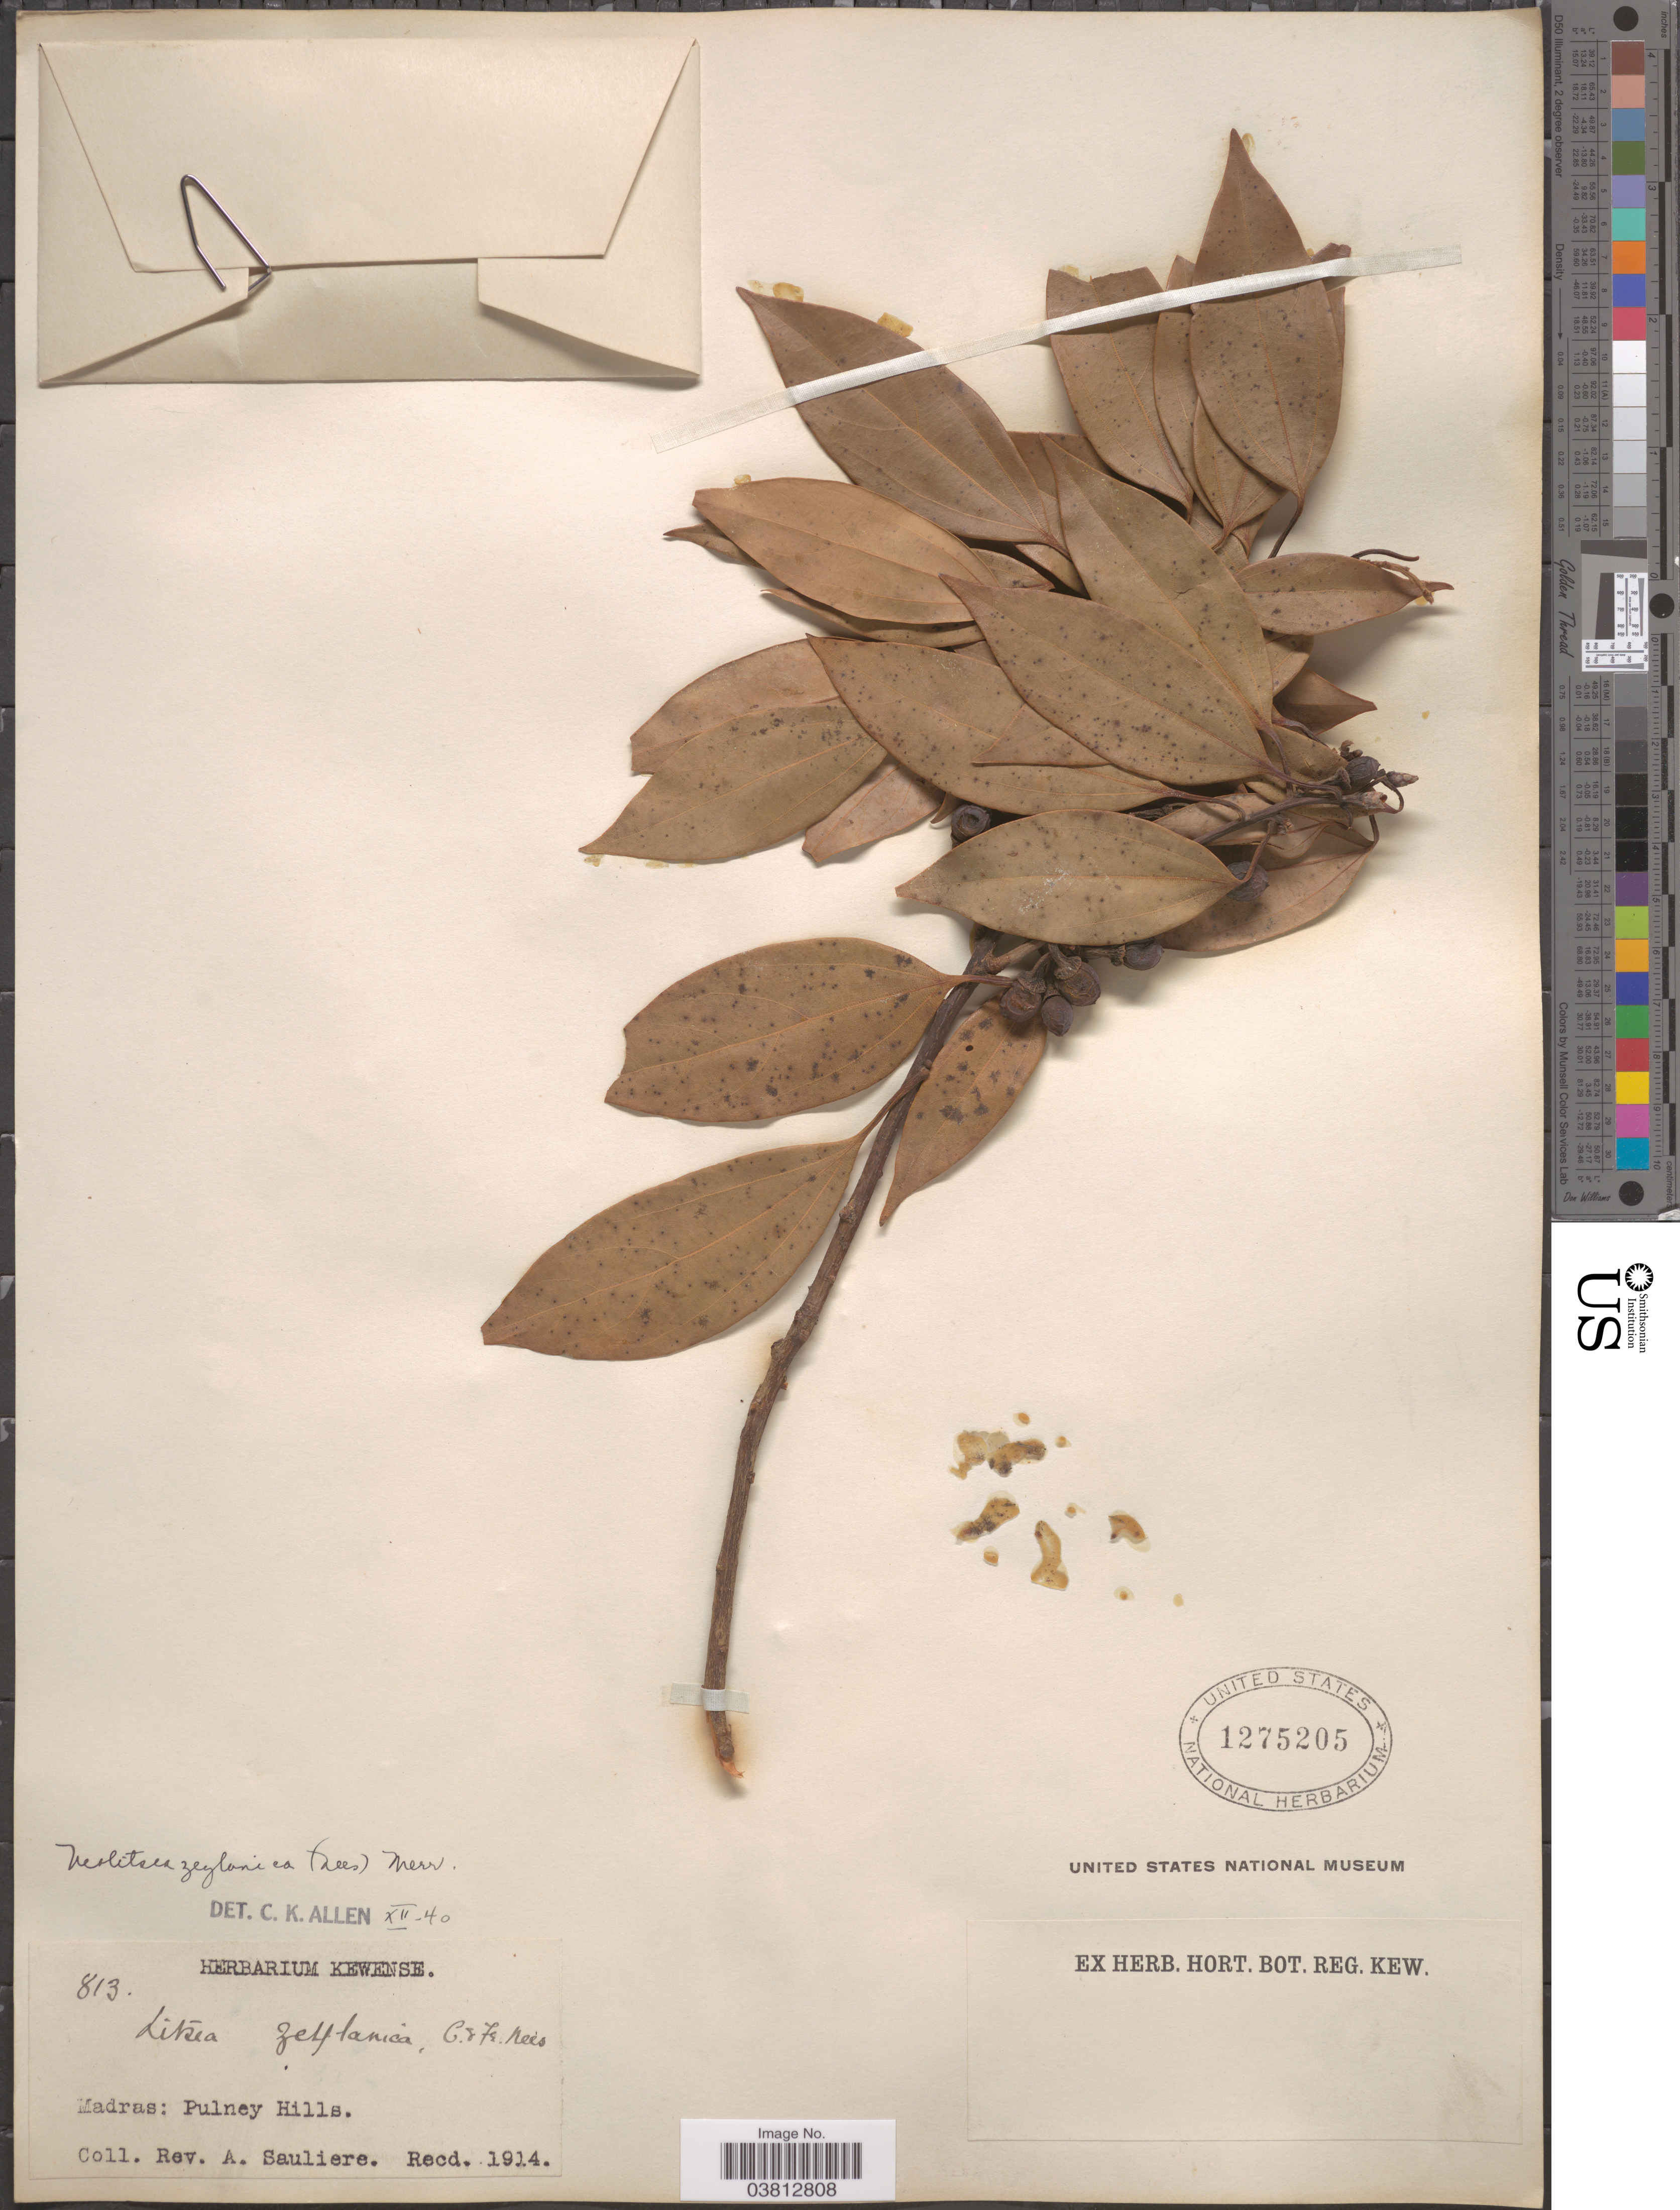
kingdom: Plantae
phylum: Tracheophyta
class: Magnoliopsida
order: Laurales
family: Lauraceae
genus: Neolitsea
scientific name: Neolitsea zeylanica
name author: (Nees & T. Nees) Merr.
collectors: A. Sauliere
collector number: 813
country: India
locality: Madras: Pulney Hills.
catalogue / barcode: US 1275205